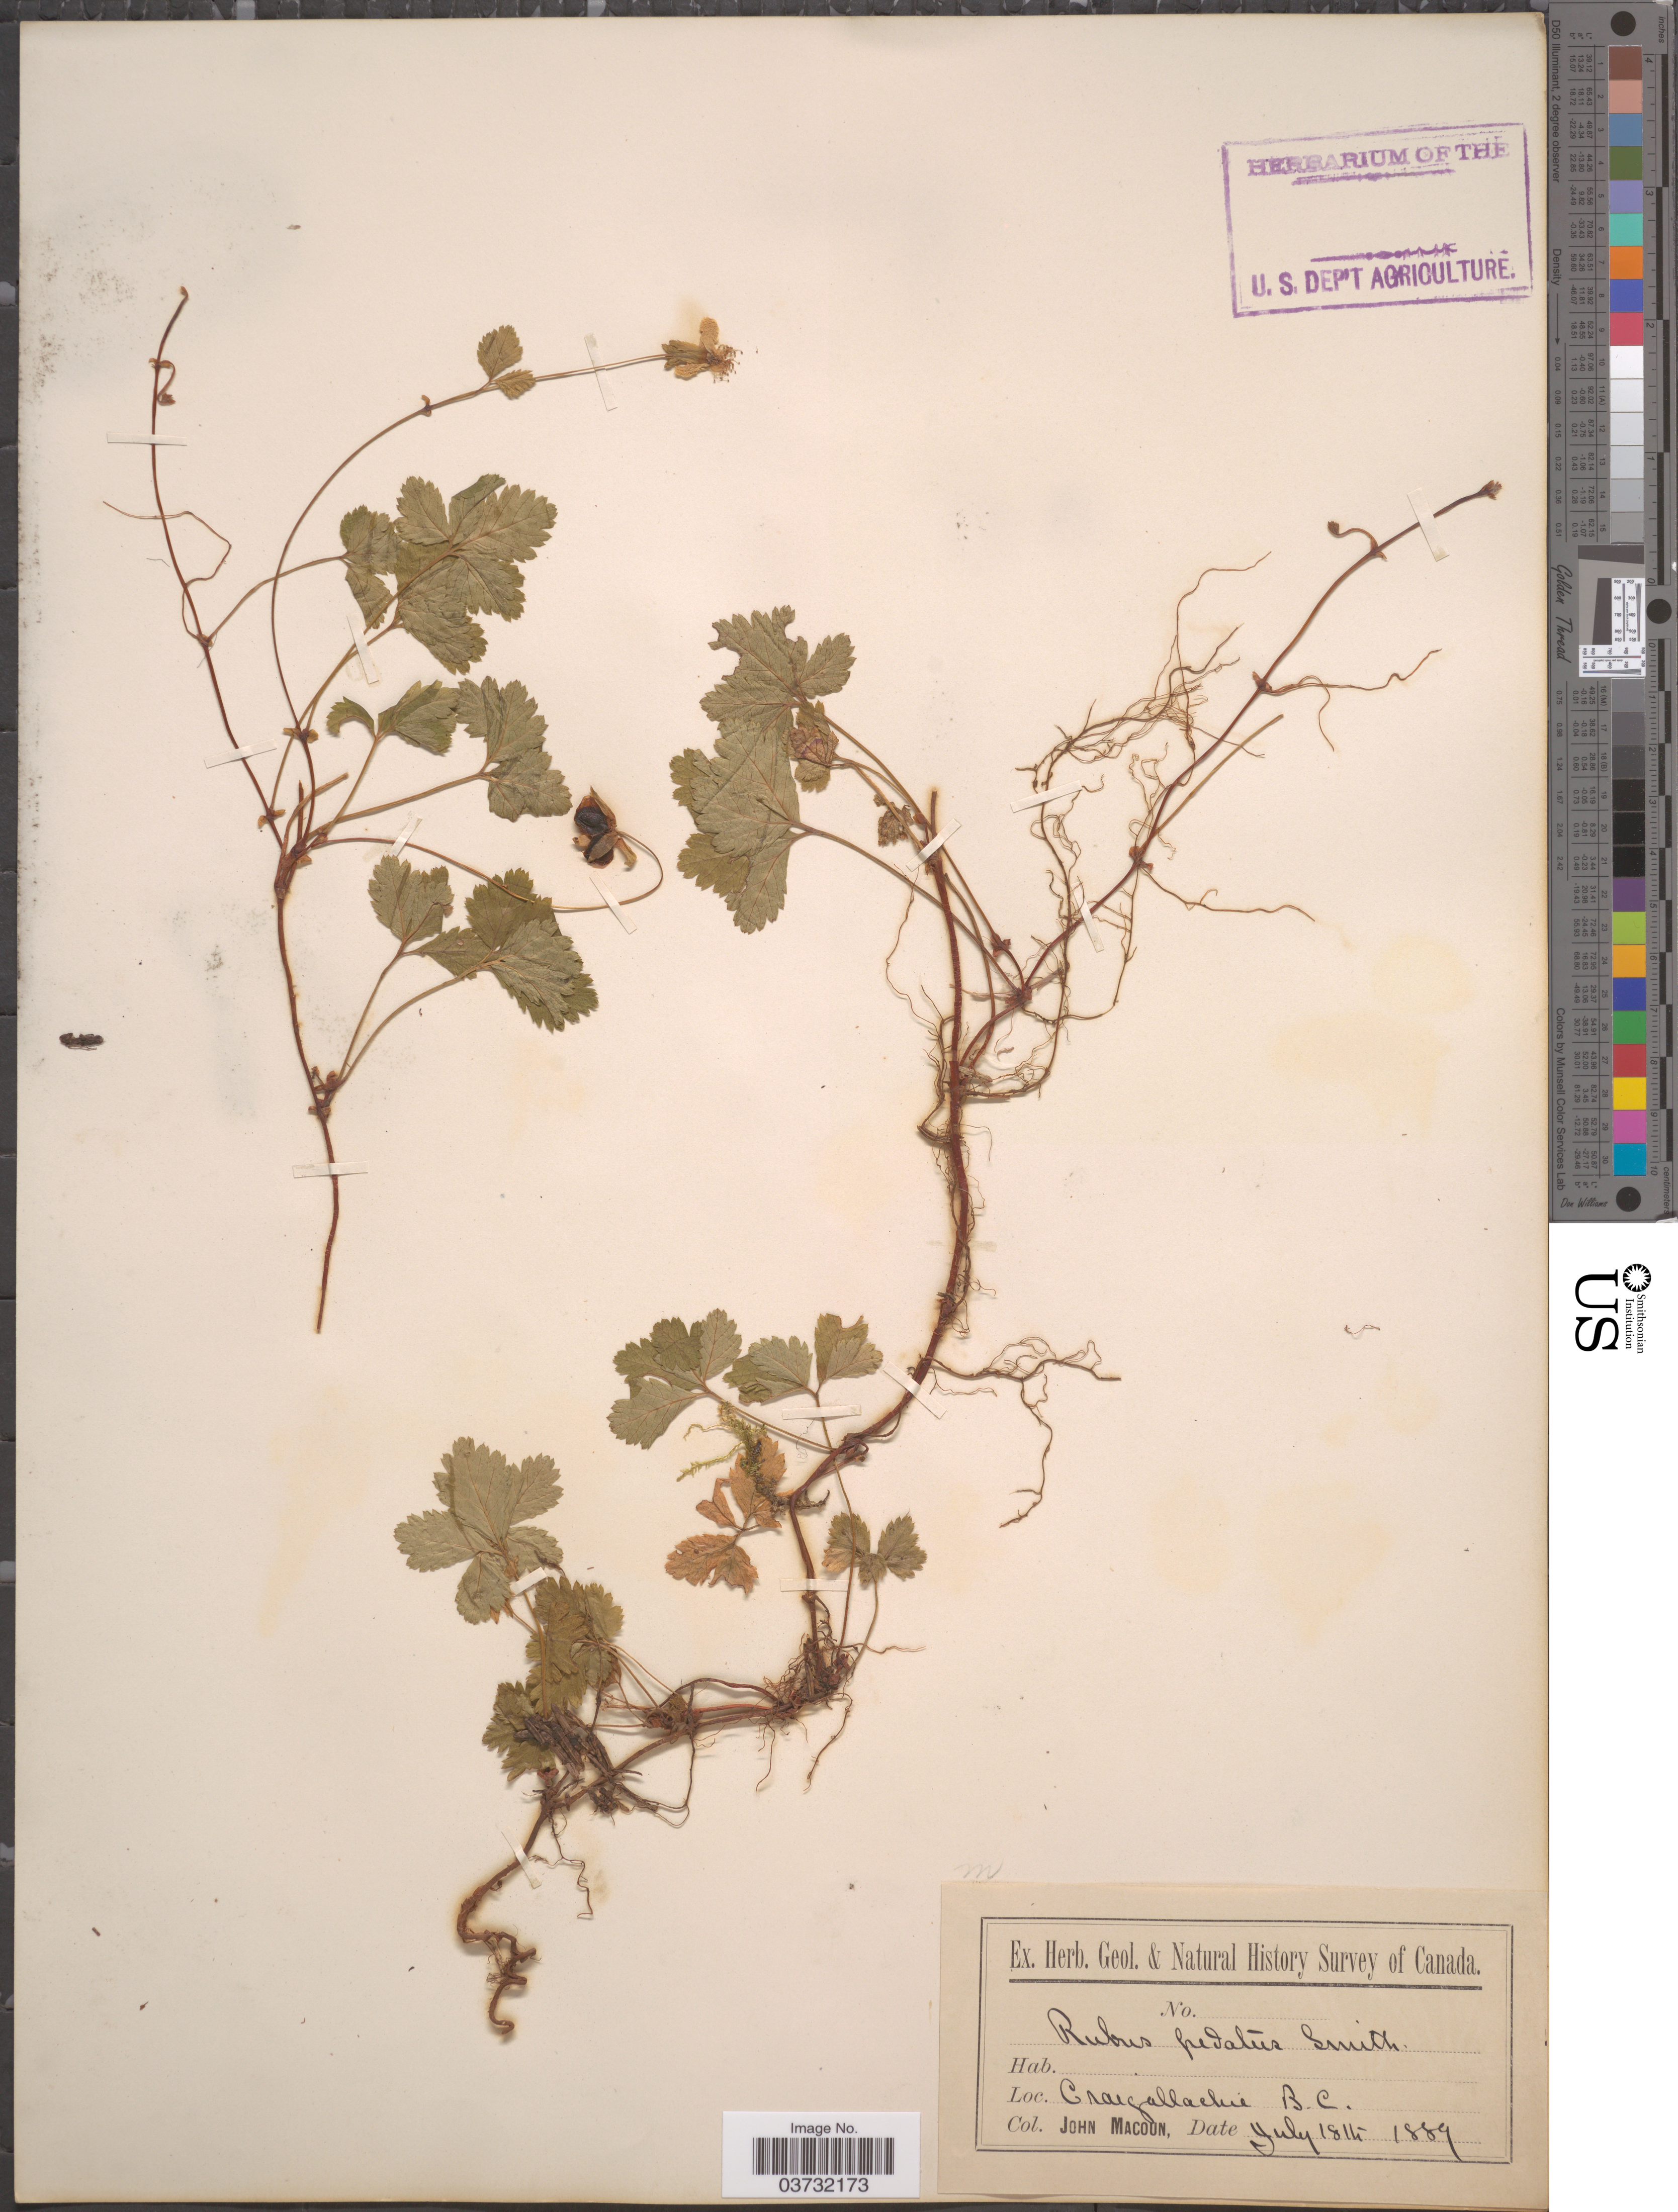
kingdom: Plantae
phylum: Tracheophyta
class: Magnoliopsida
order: Rosales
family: Rosaceae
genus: Rubus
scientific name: Rubus pedatus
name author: Sm.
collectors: J. Macoun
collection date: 1889-07-18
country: Canada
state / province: British Columbia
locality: Craigallachie.